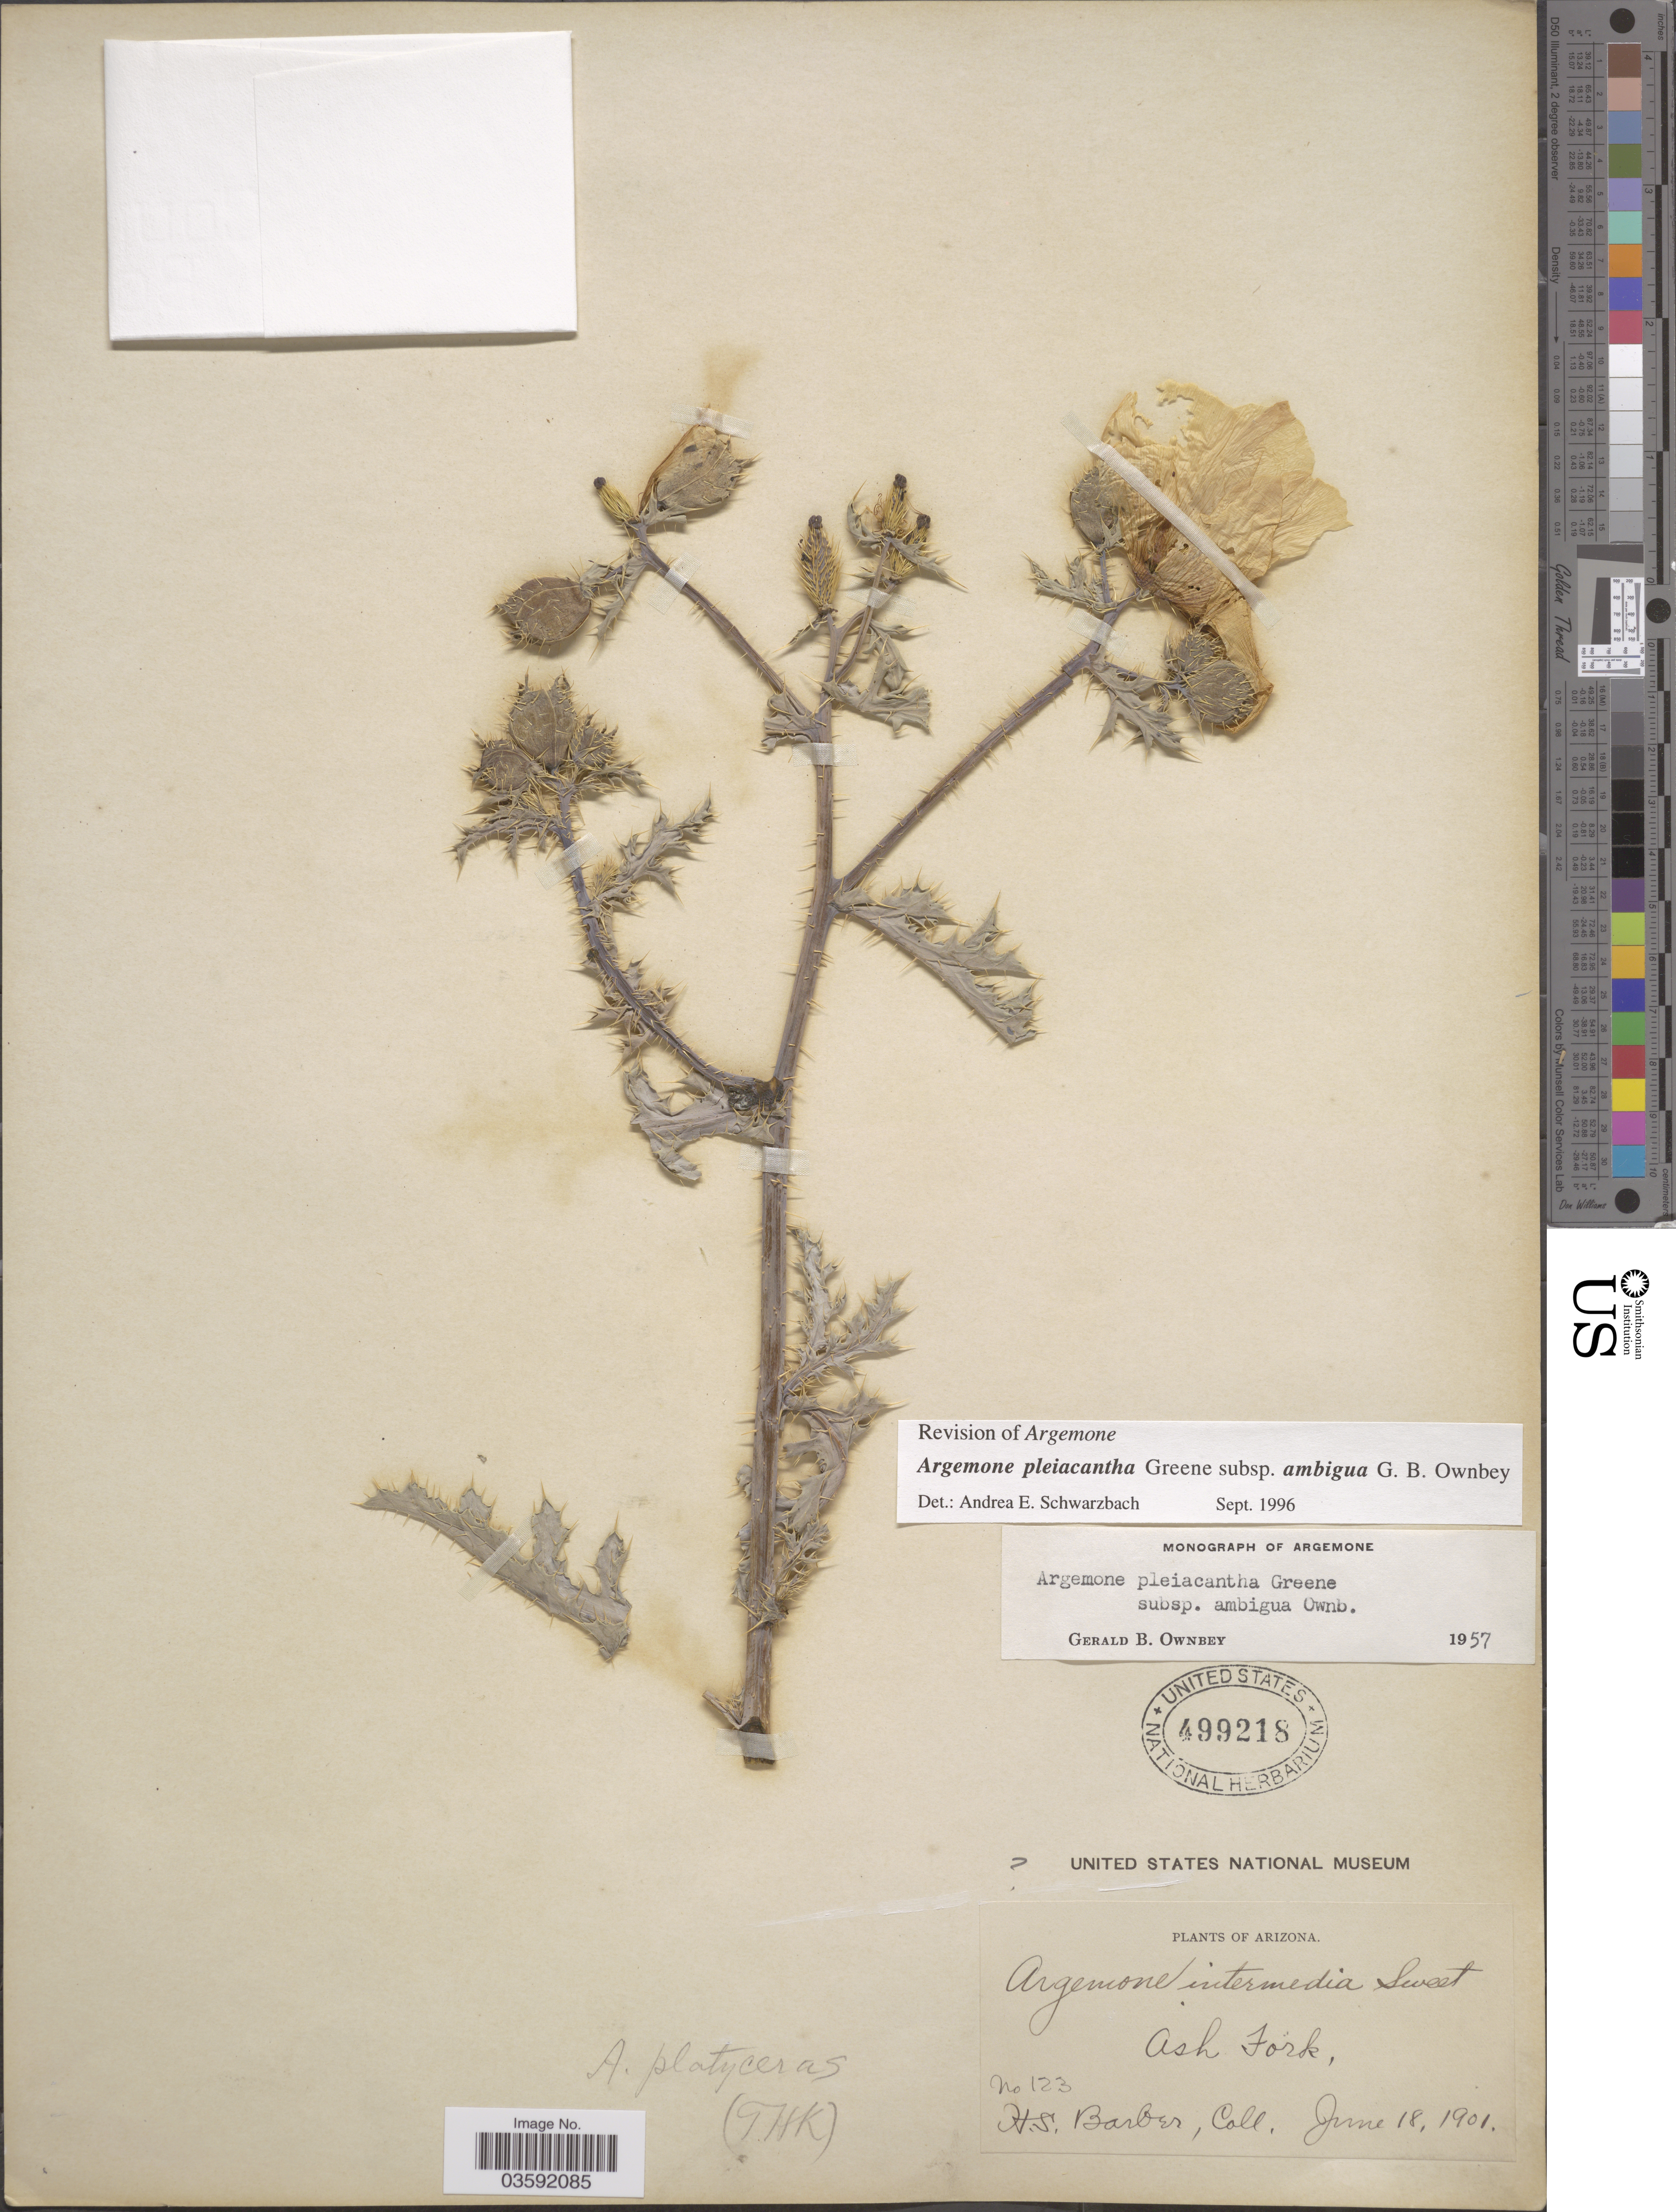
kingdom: Plantae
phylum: Tracheophyta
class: Magnoliopsida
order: Ranunculales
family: Papaveraceae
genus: Argemone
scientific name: Argemone pleiacantha subsp. ambigua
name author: G.B. Ownbey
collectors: H. Barber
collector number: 123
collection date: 1901-06-18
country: United States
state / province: Arizona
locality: Ash Fork.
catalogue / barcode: US 499218